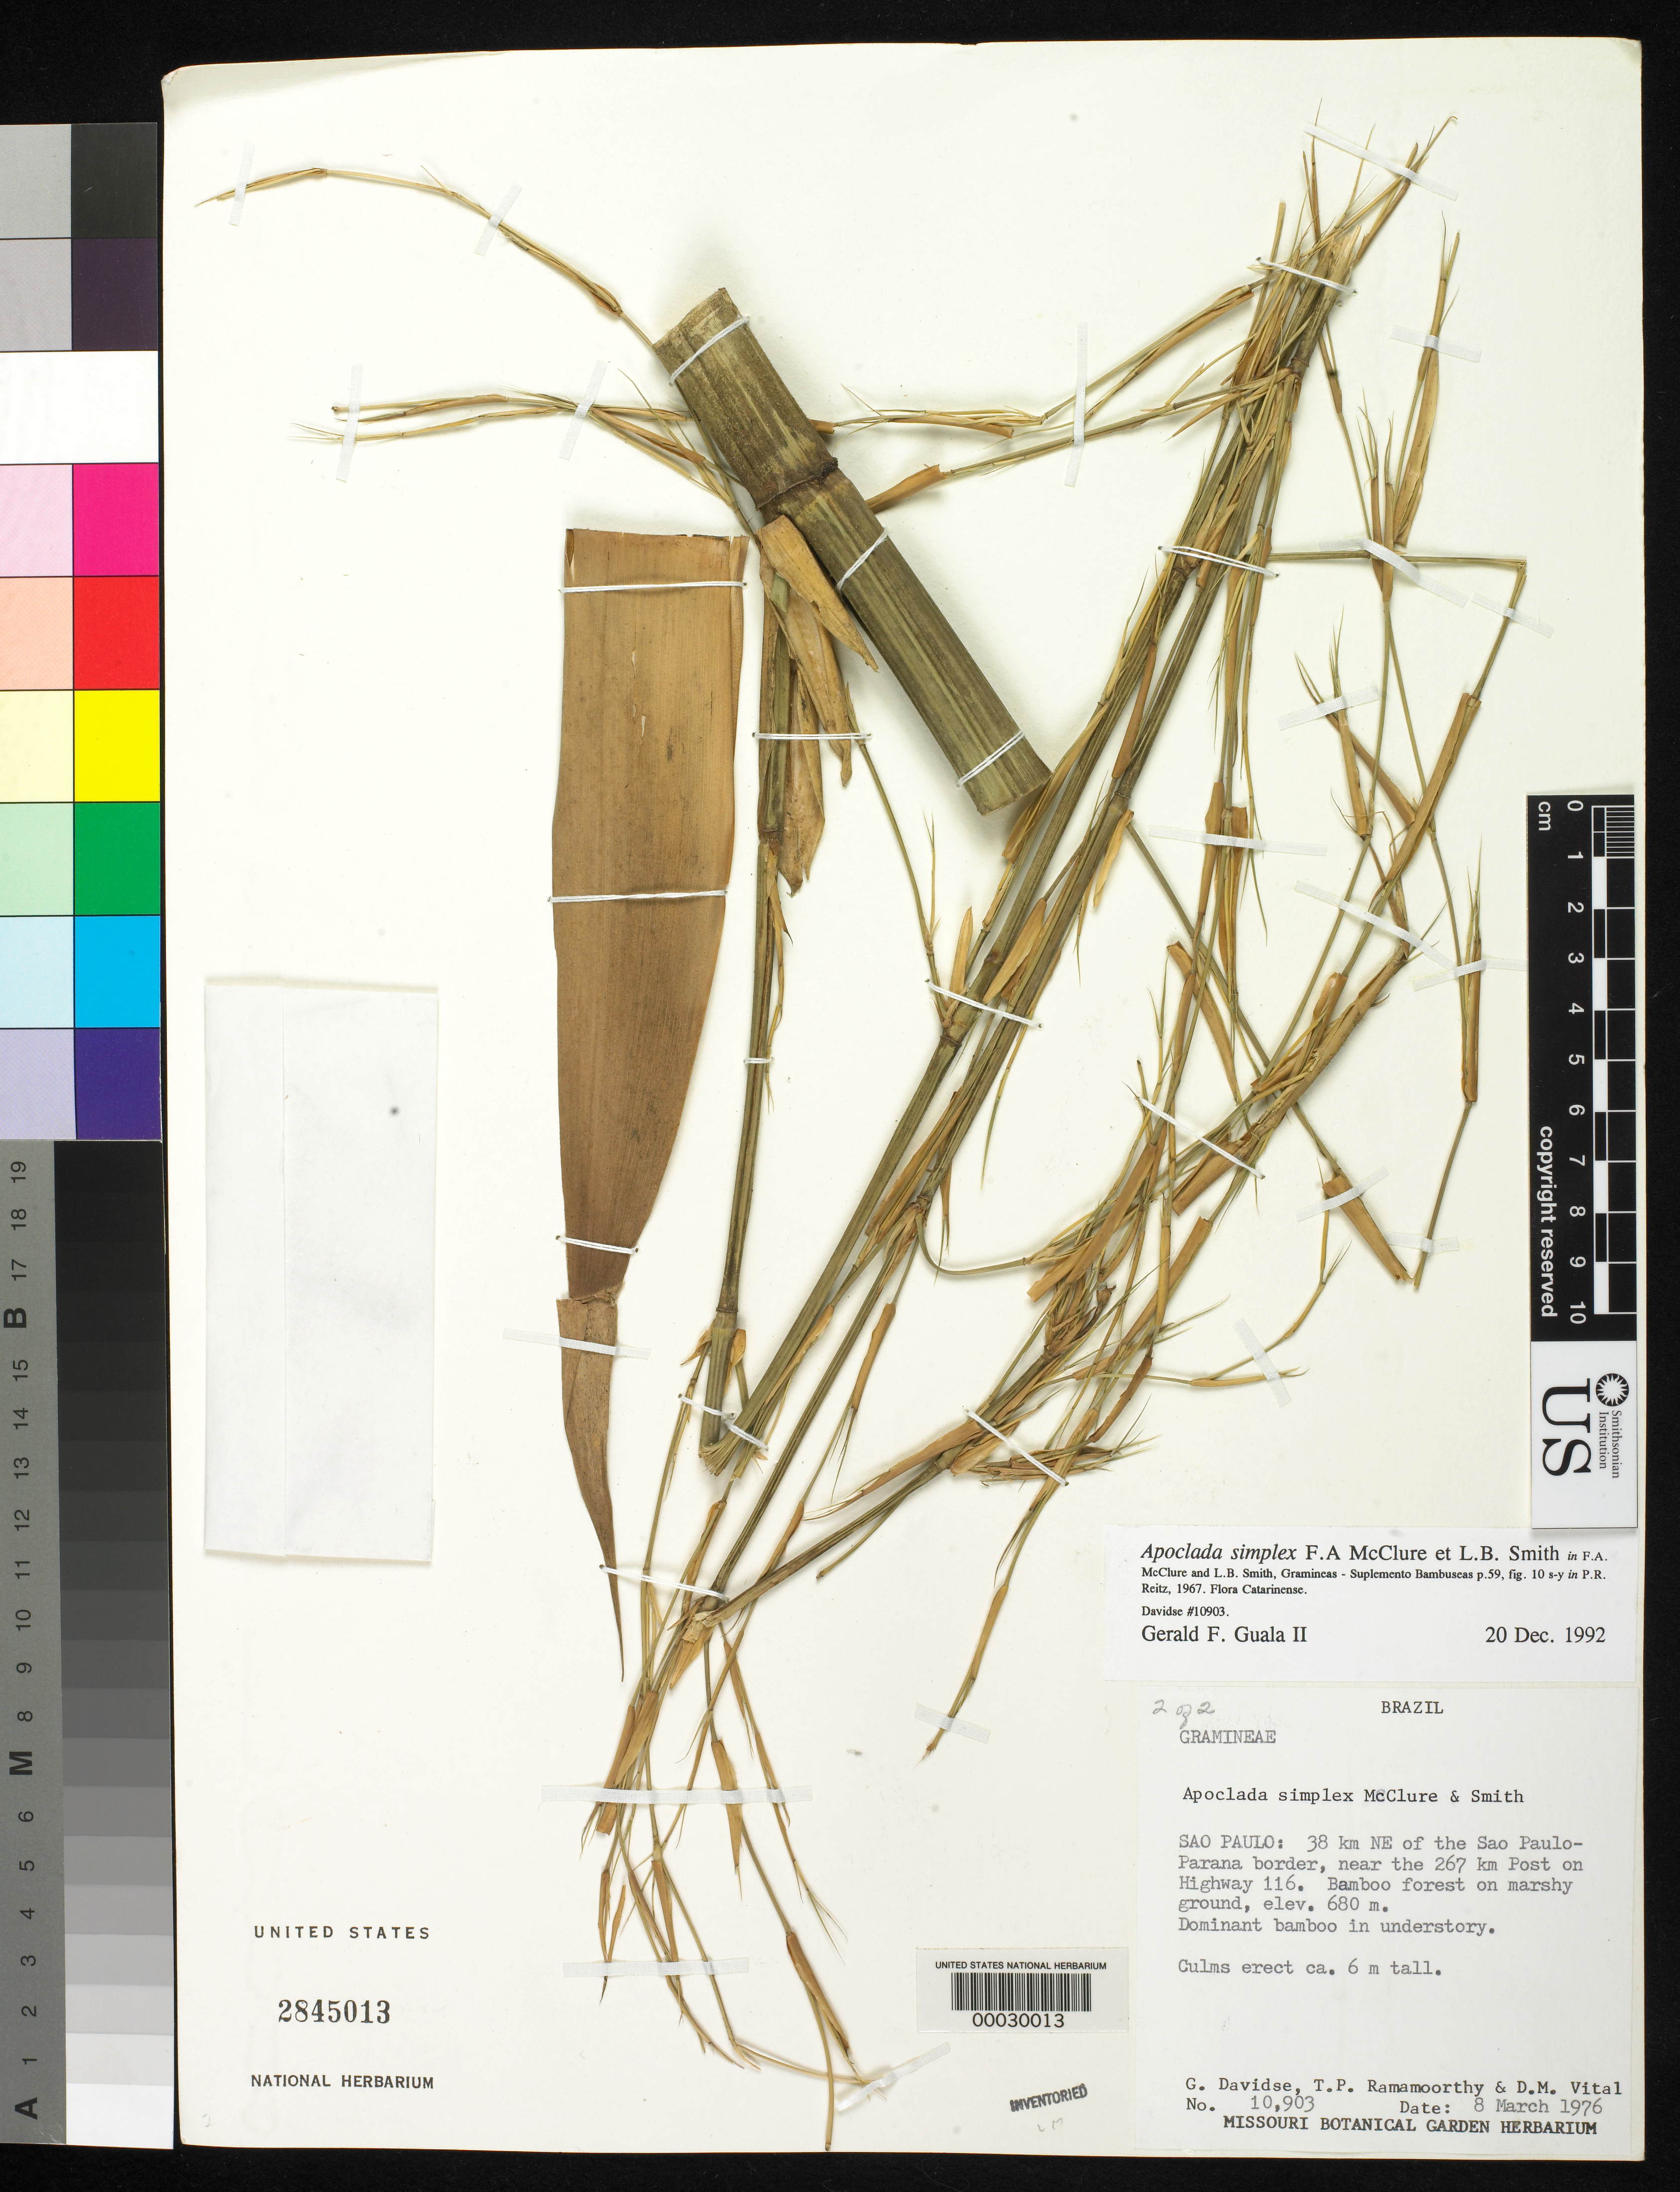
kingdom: Plantae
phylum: Tracheophyta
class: Liliopsida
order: Poales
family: Poaceae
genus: Apoclada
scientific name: Apoclada simplex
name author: McClure & L.B. Sm. in Reitz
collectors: G. Davidse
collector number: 10903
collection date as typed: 08 Mar 1976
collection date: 1976-03-08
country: Brazil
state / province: São Paulo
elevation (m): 680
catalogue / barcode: US 2845013